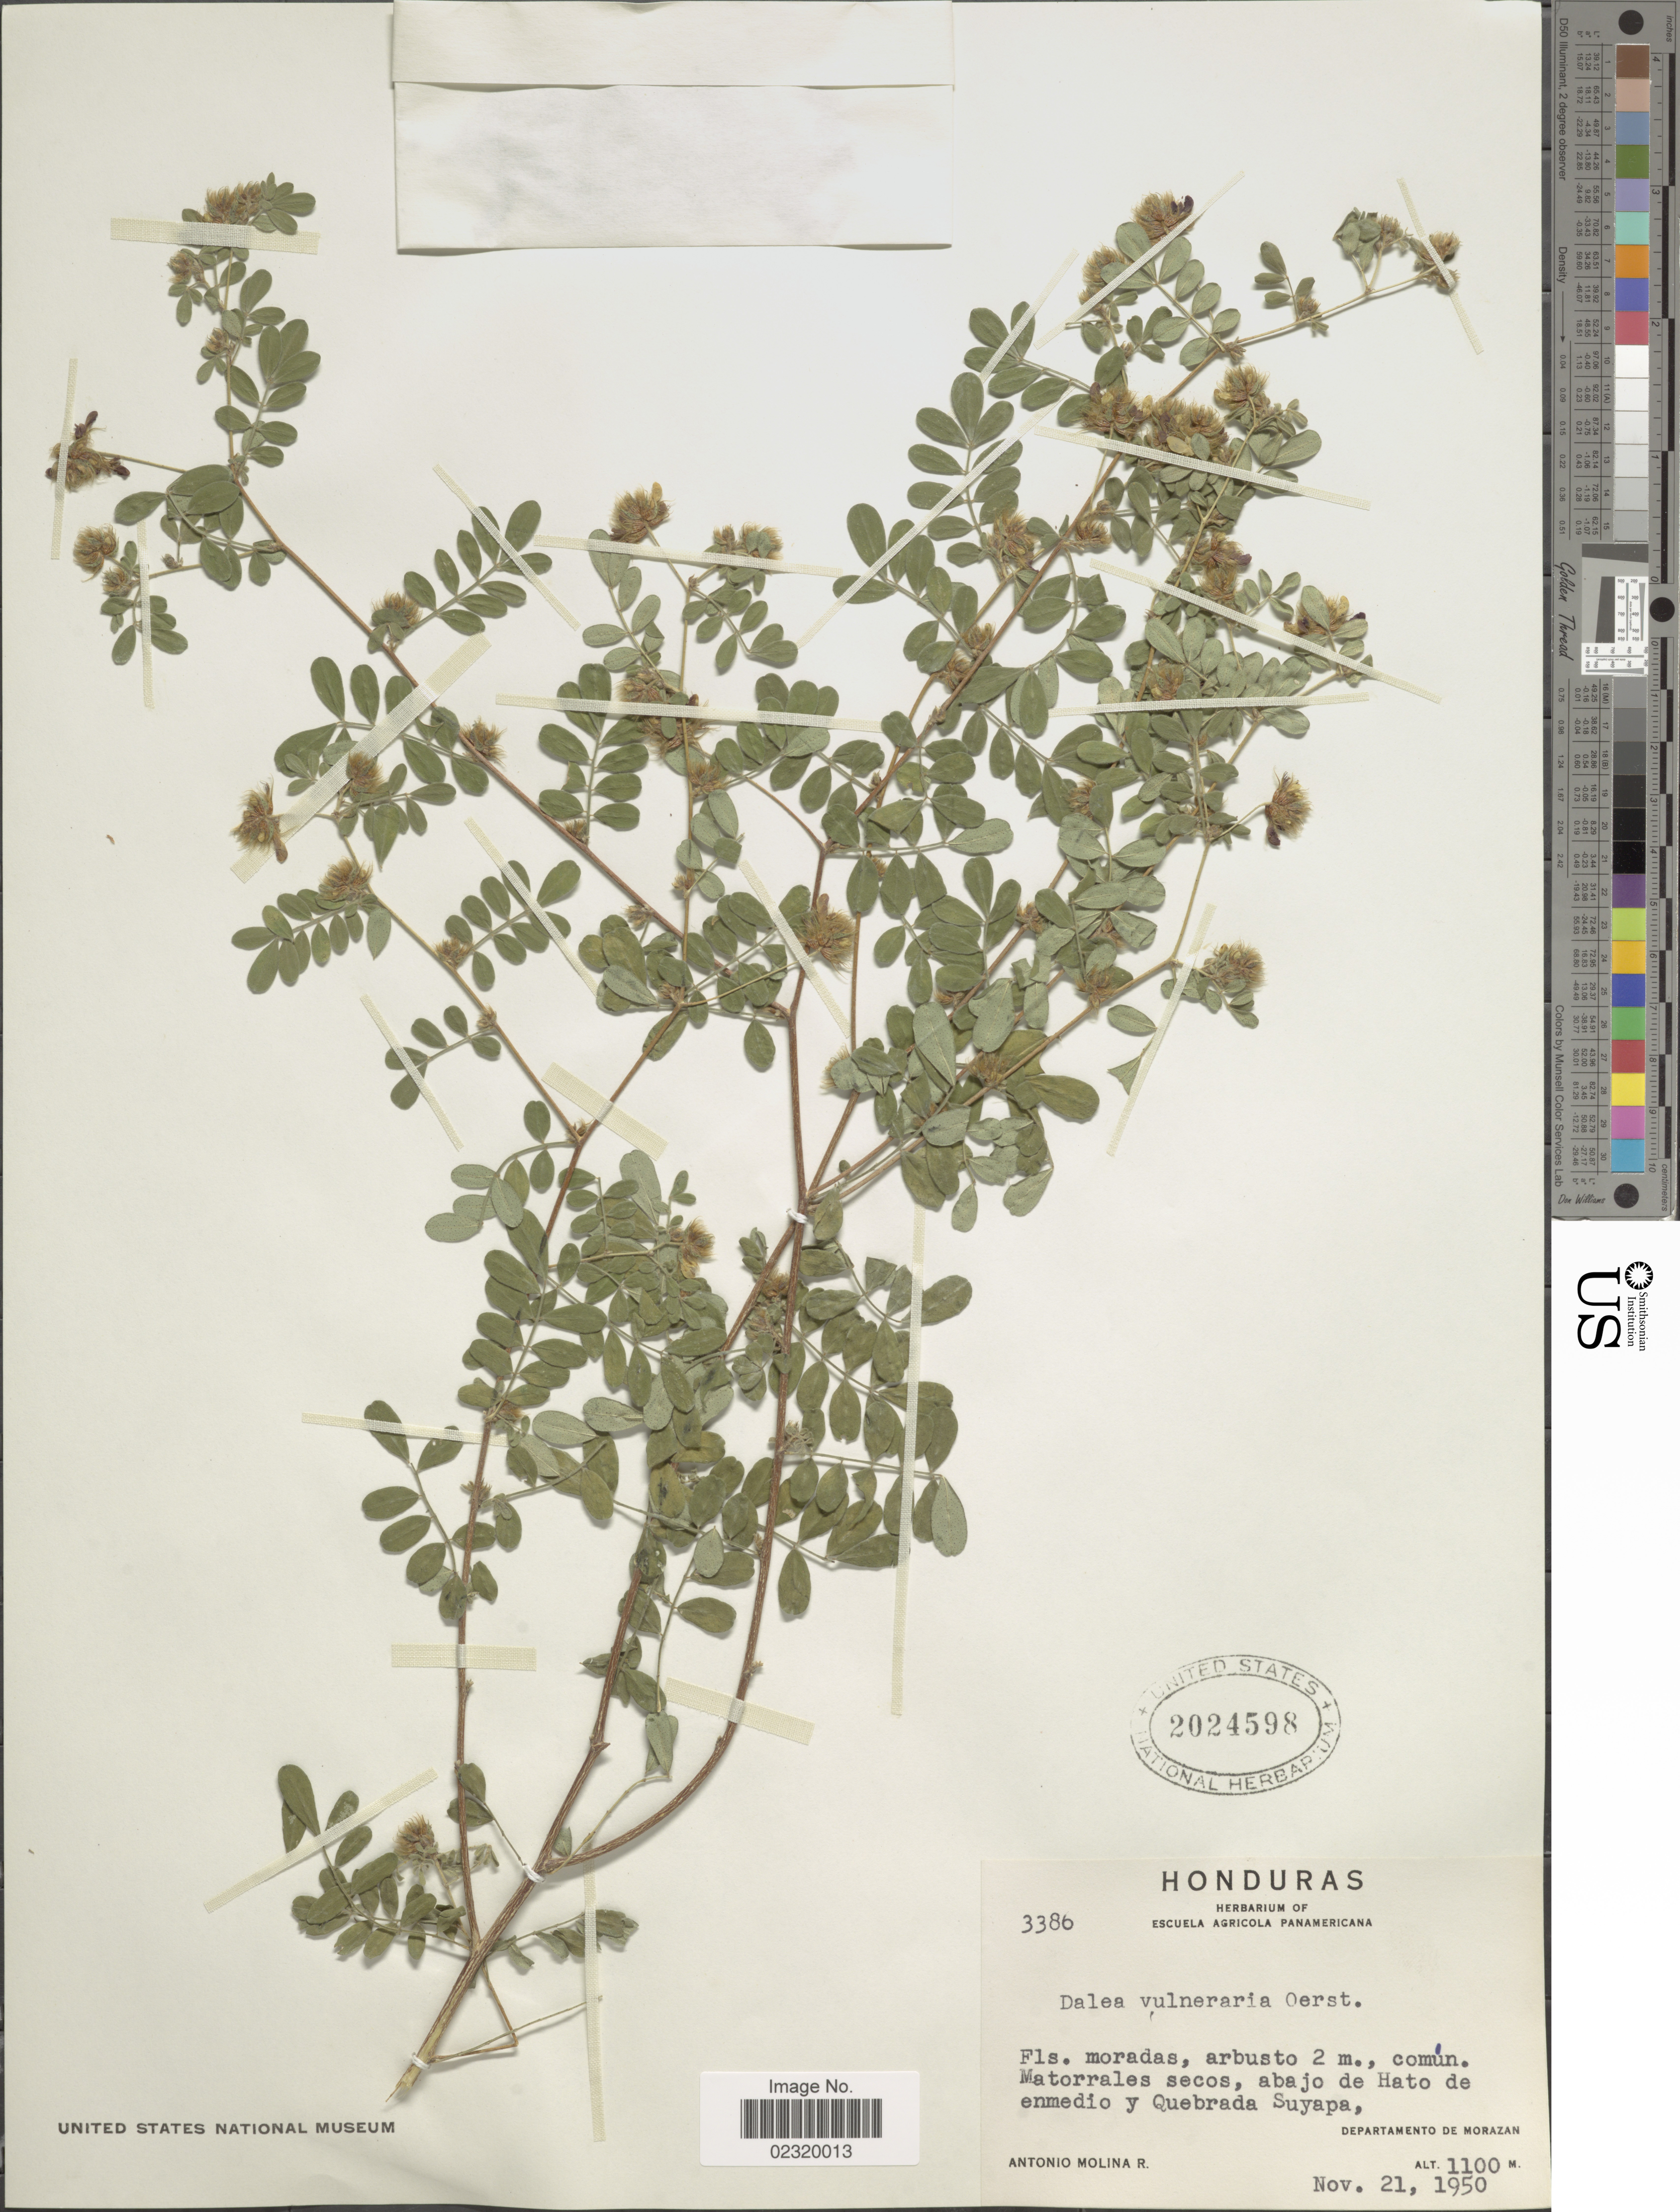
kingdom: Plantae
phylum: Tracheophyta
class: Magnoliopsida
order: Fabales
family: Fabaceae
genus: Dalea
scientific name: Dalea scandens var. vulneraria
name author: (Oerst.) Barneby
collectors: A. Molina R.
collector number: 3386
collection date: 1950-11-21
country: Honduras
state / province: Fco. Morazán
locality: Abajo de Hato de enmedio y Quebrada Suyapa, Departamento de Morazan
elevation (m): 1100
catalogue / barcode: US 2024598